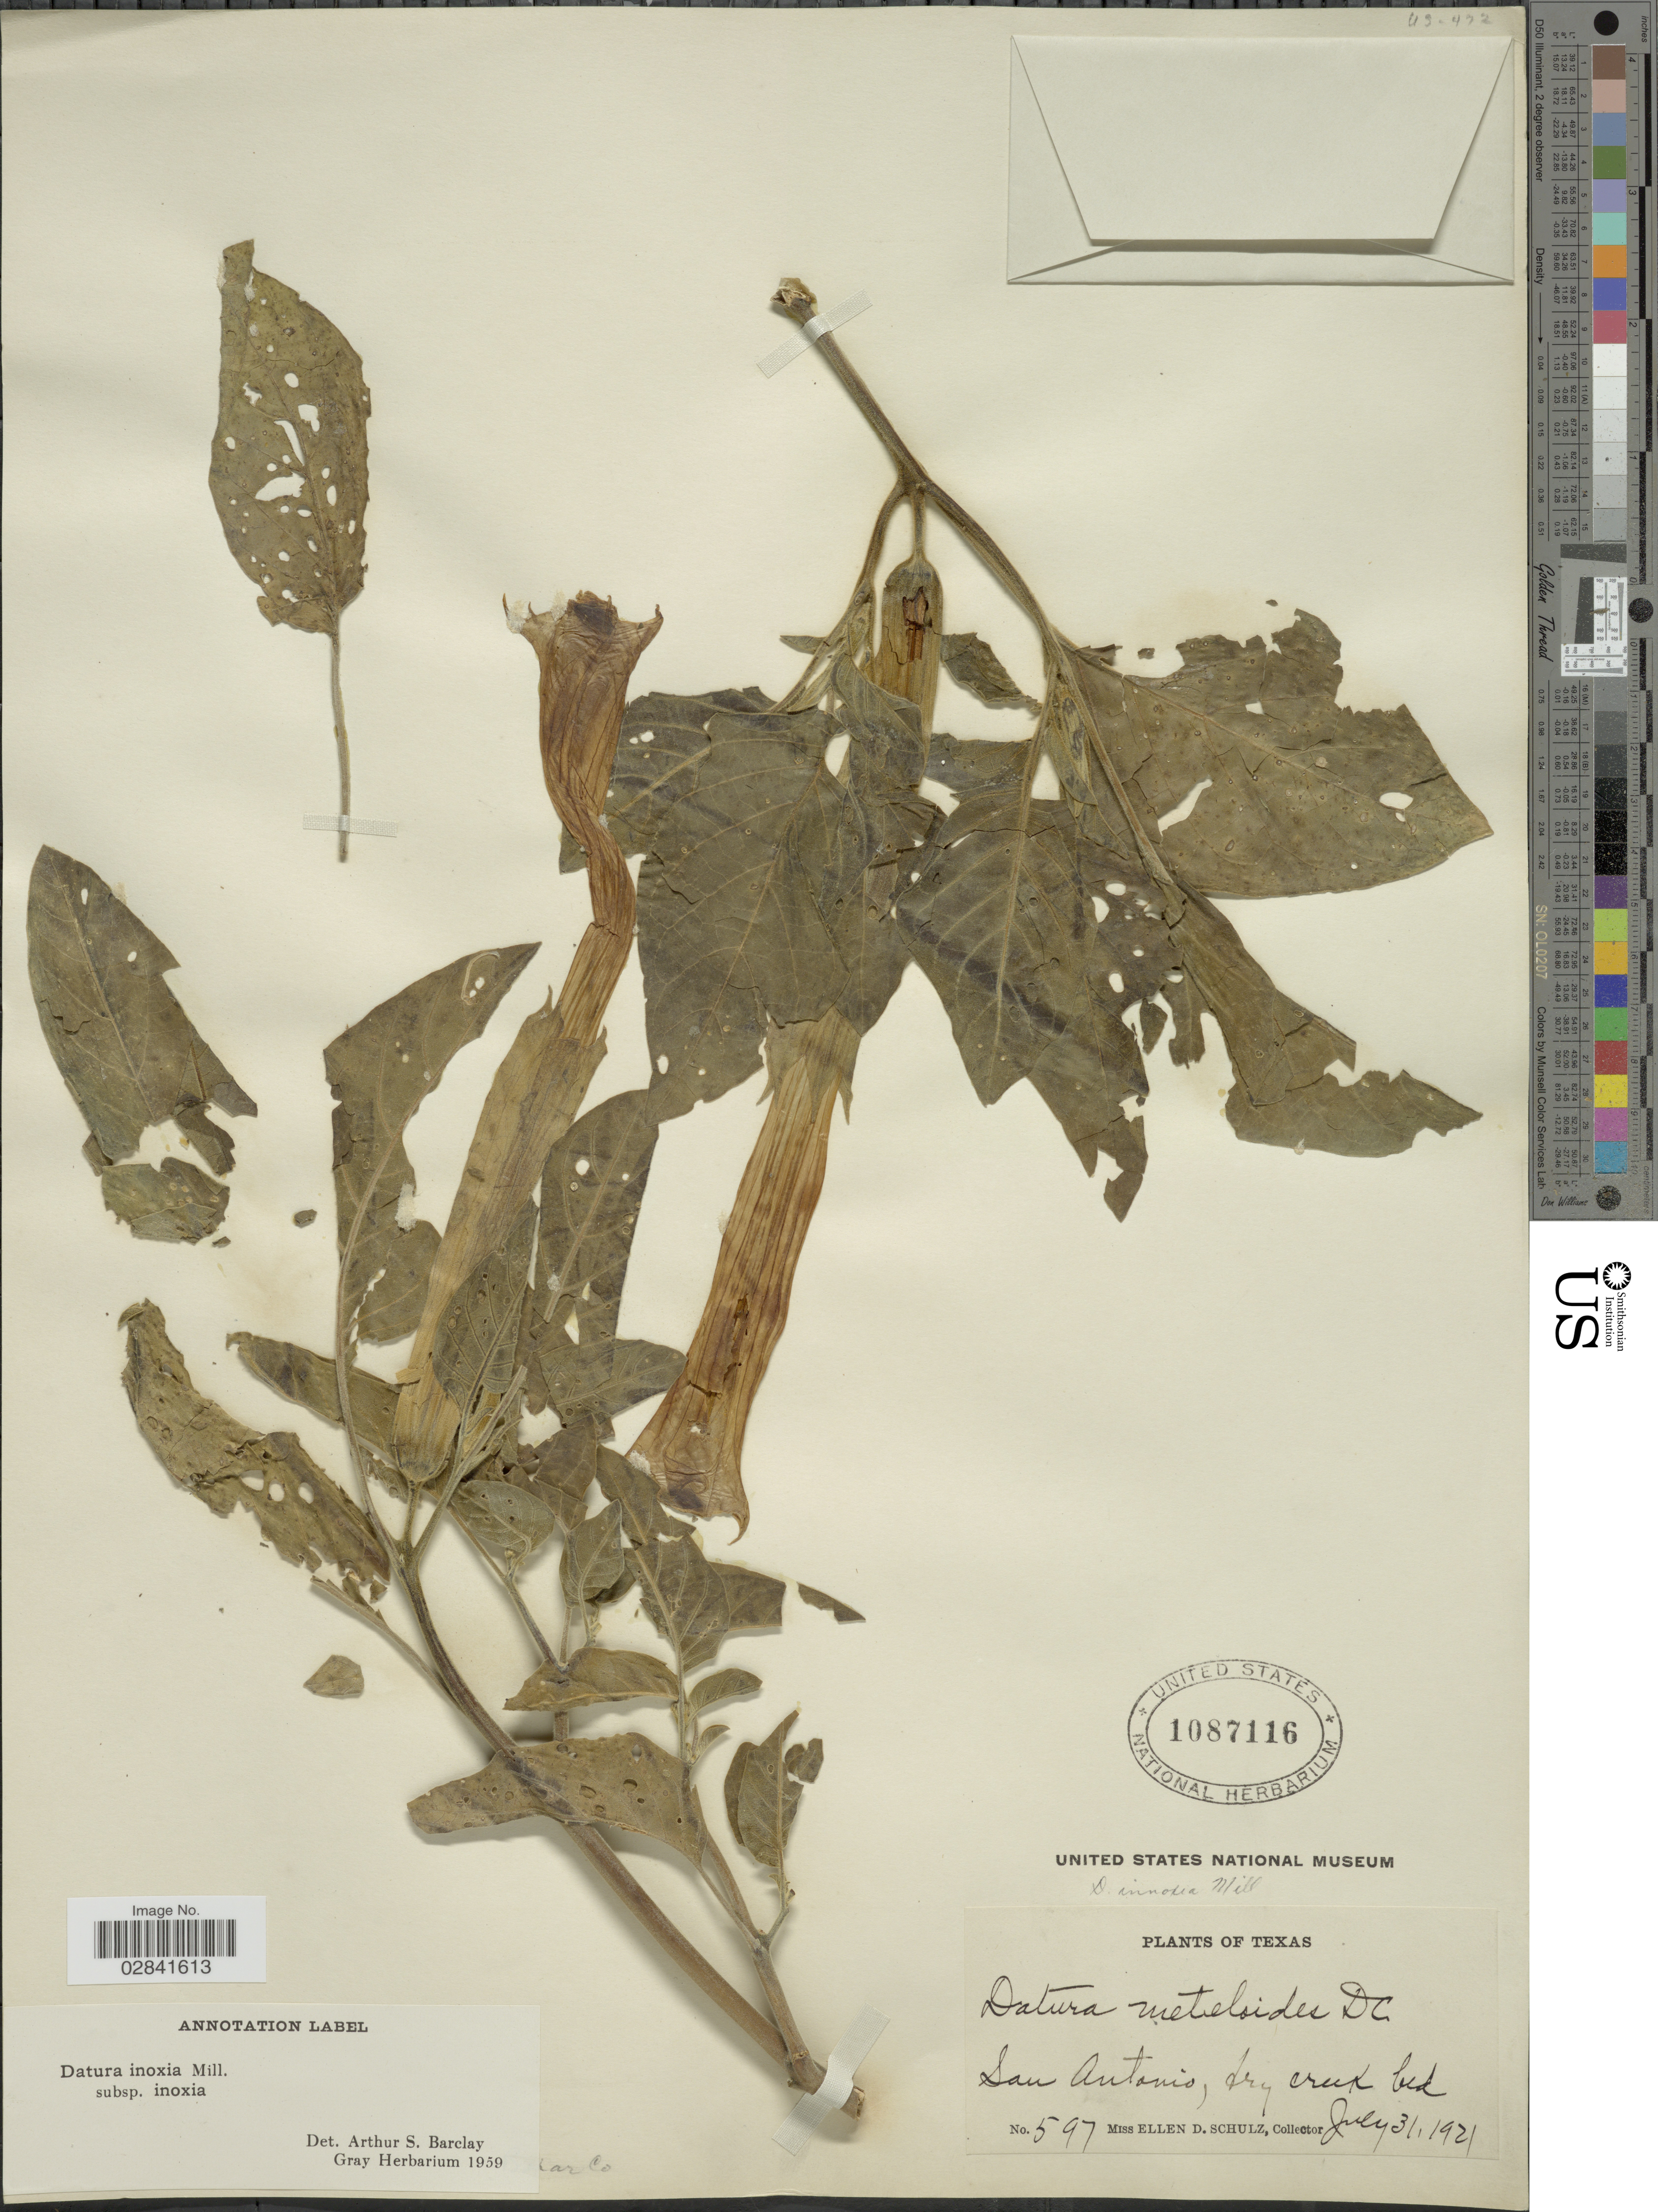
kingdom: Plantae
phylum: Tracheophyta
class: Magnoliopsida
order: Solanales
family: Solanaceae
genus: Datura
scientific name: Datura innoxia subsp. innoxia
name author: Mill.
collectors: E. D. Schulz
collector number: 597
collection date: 1921-07-31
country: United States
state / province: Texas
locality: San Antonio.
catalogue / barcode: US 1087116